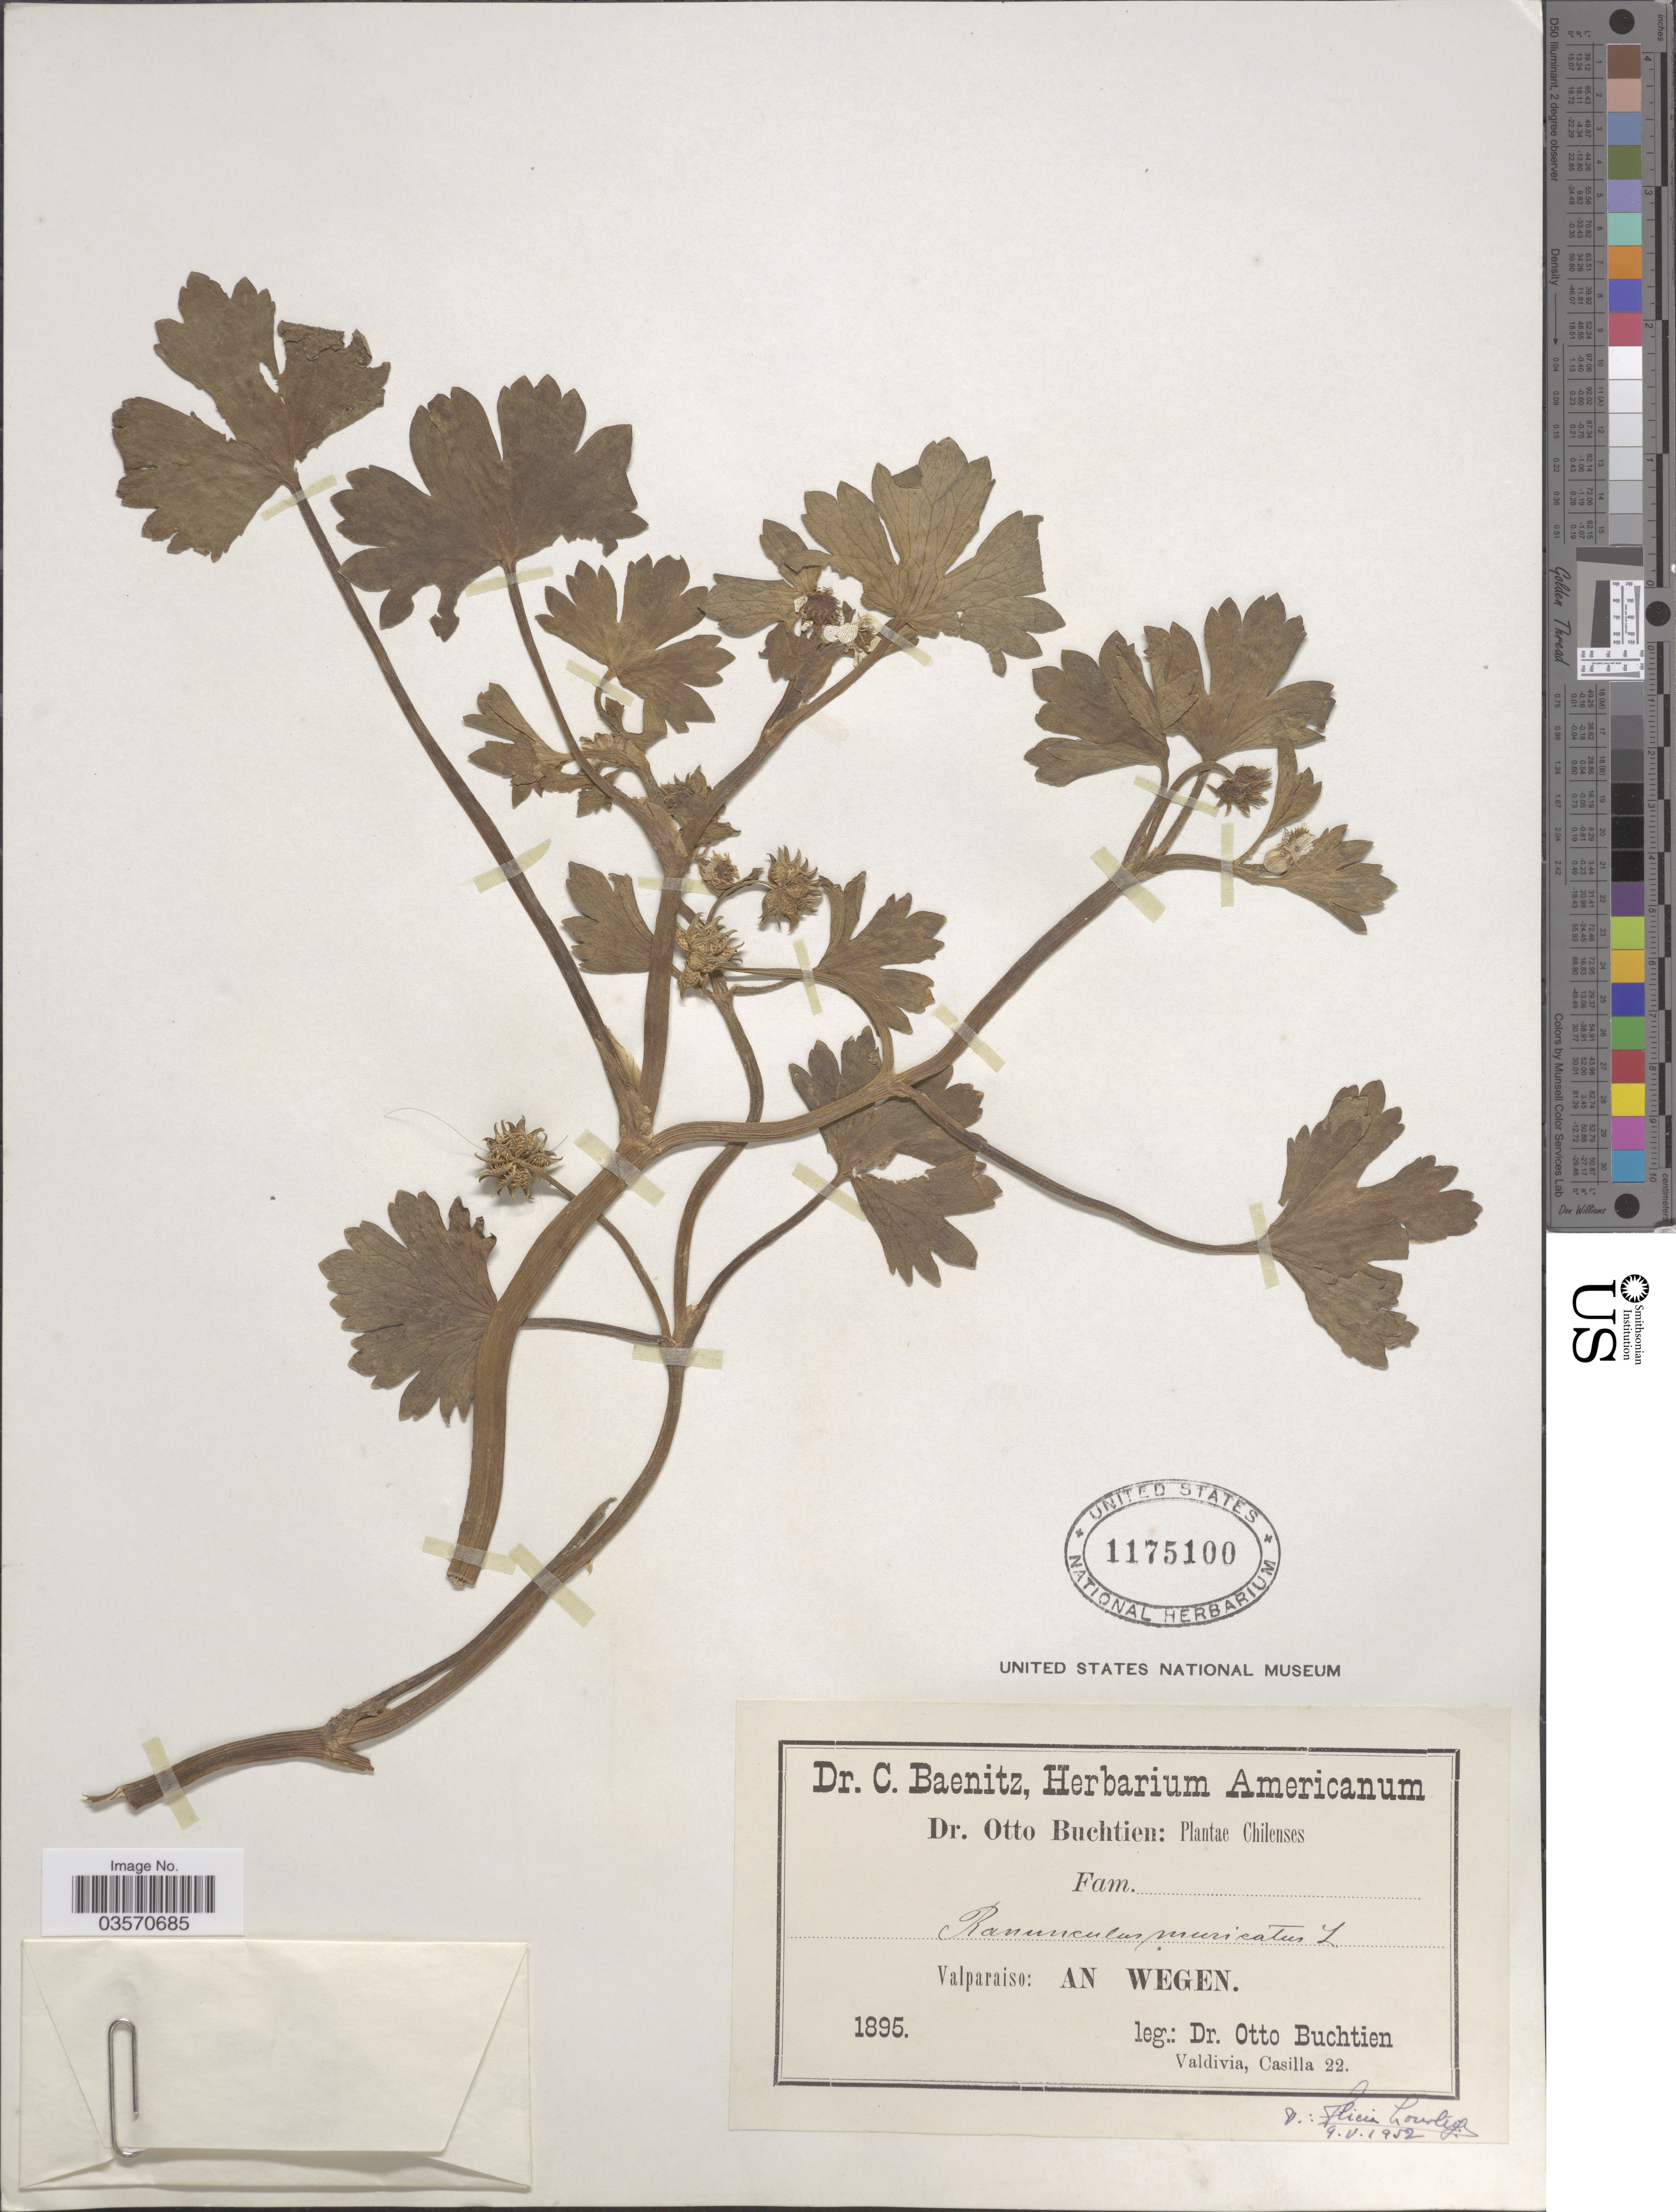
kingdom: Plantae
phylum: Tracheophyta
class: Magnoliopsida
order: Ranunculales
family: Ranunculaceae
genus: Ranunculus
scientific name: Ranunculus muricatus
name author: L.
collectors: O. Buchtien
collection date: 1895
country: Chile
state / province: Valparaíso (V)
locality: An Wegen.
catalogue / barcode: US 1175100